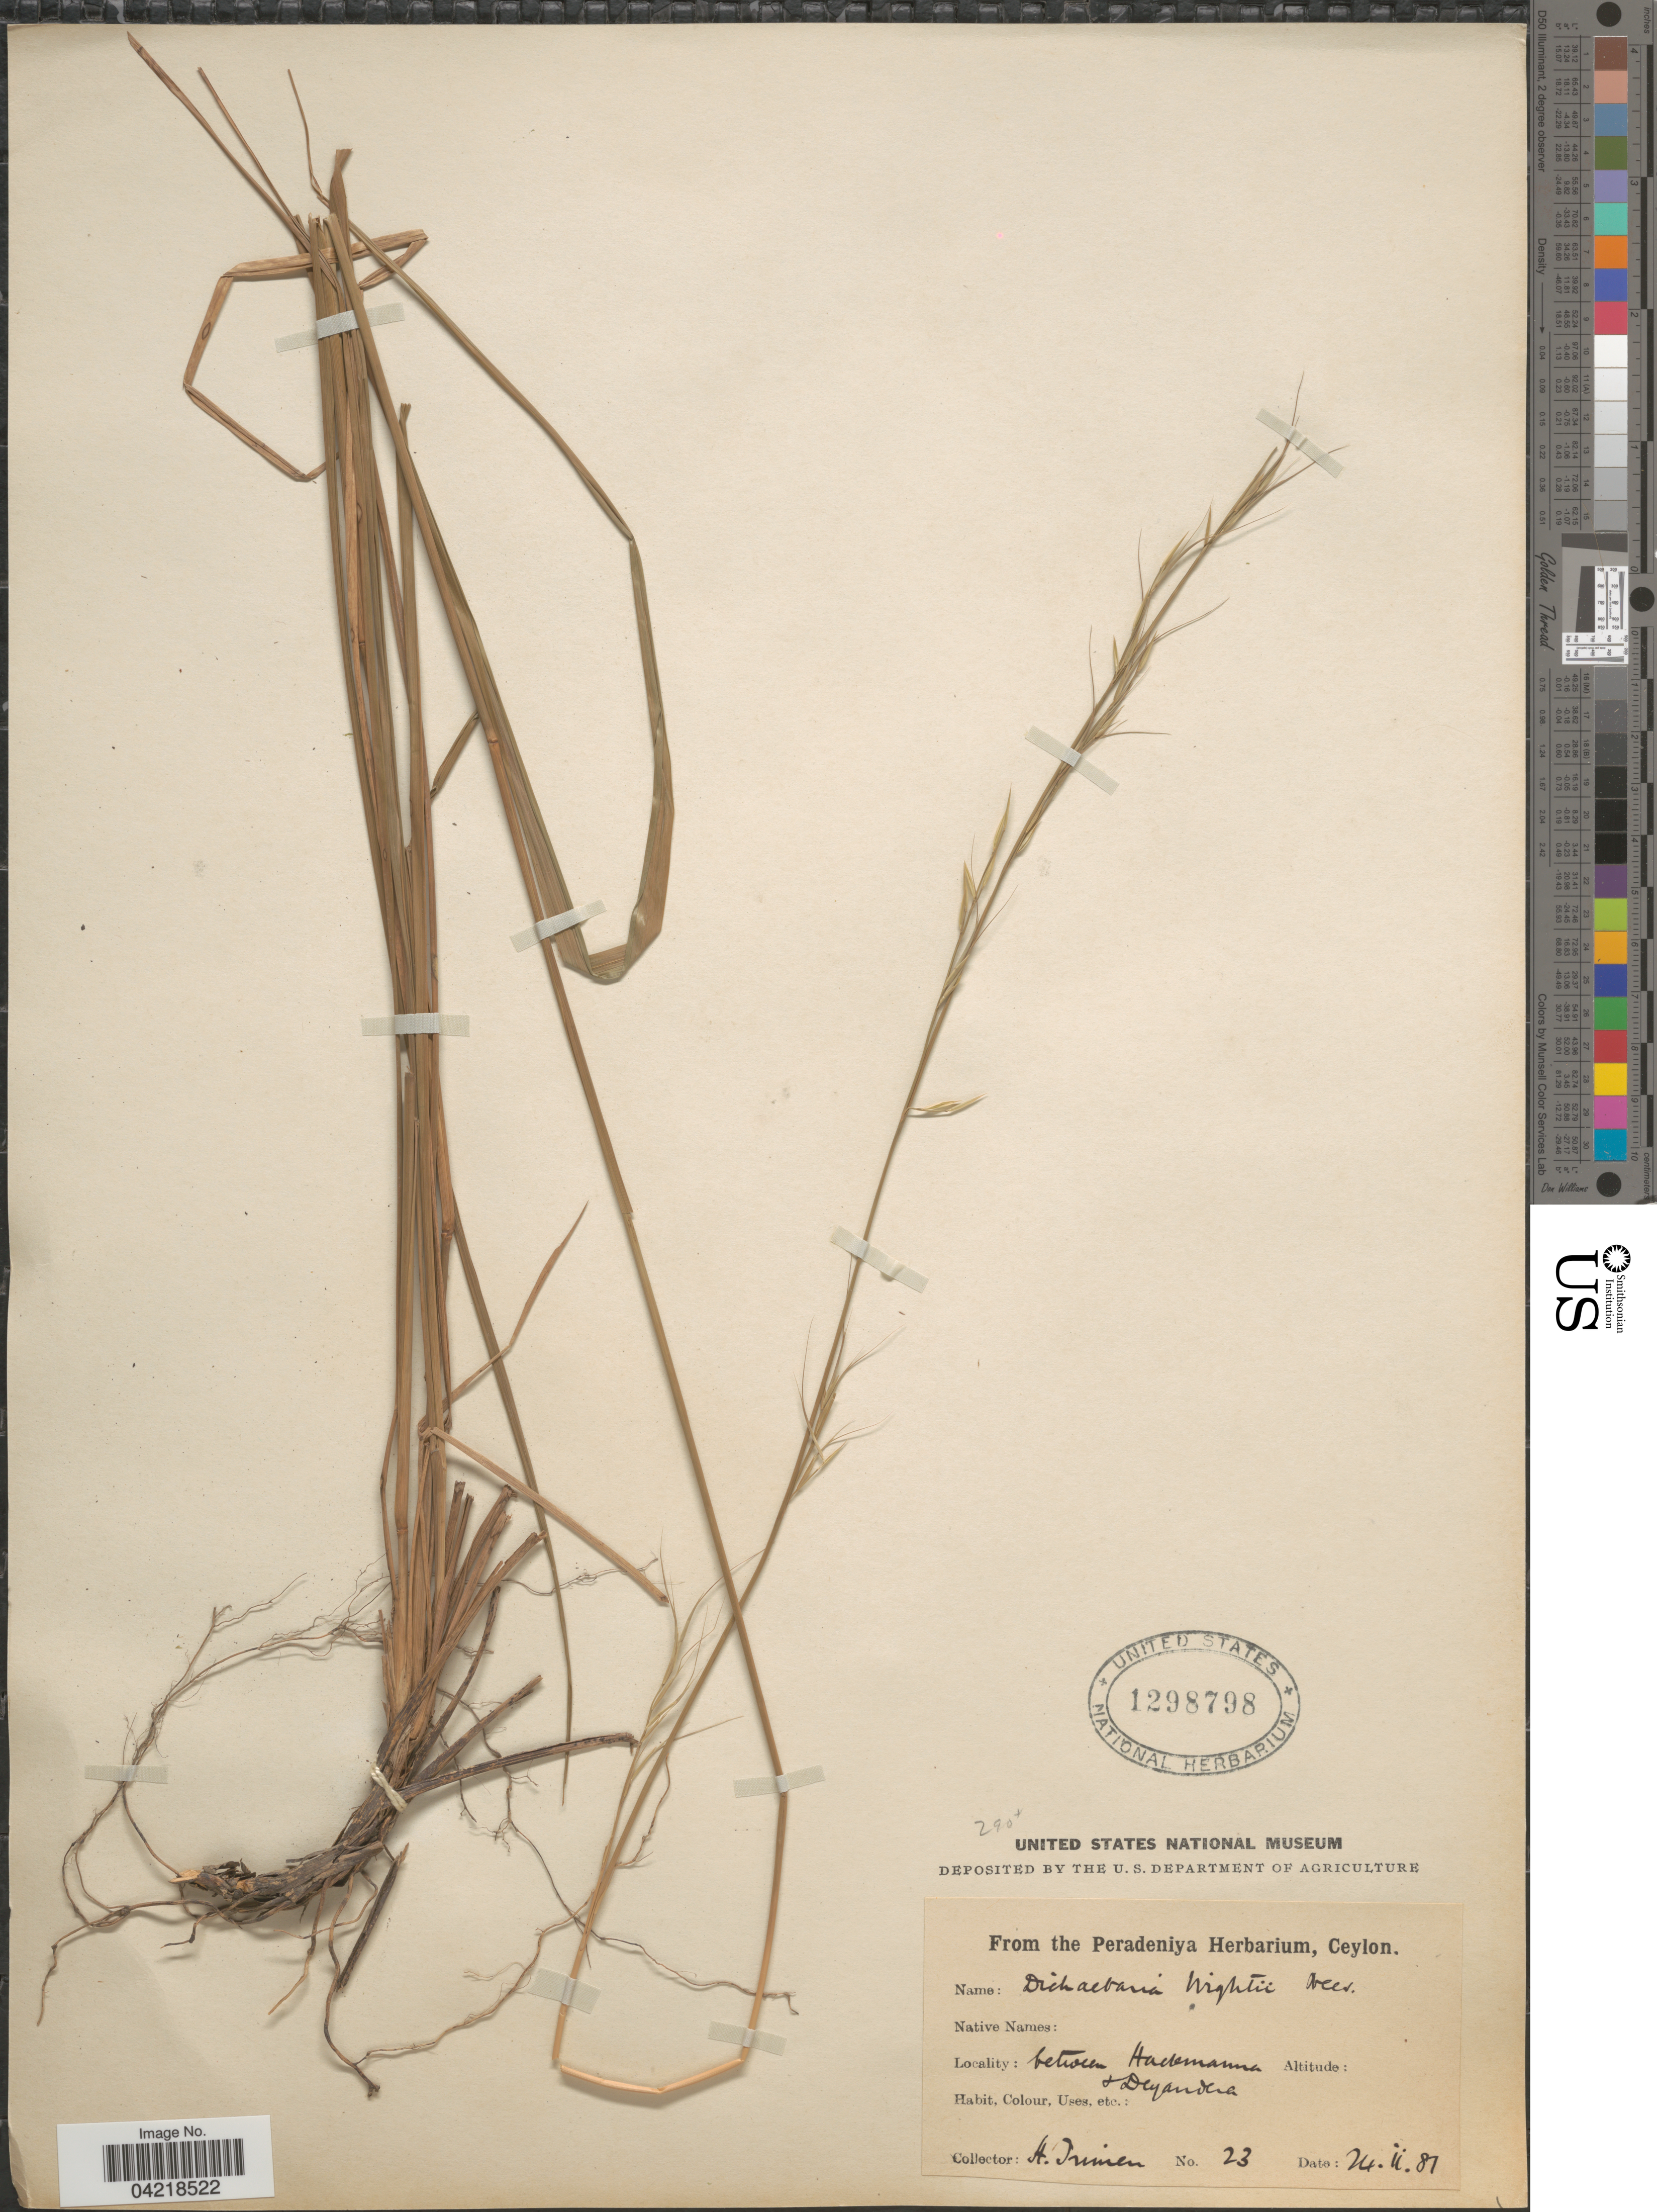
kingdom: Plantae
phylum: Tracheophyta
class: Liliopsida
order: Poales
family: Poaceae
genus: Dichaetaria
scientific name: Dichaetaria wightii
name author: Nees & Steud.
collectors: H. Trimen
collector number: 23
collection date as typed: Transcribed d/m/y: 24/2/81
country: Sri Lanka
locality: Between Hademanna [interpreted] & Deyandera.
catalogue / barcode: US 1298798